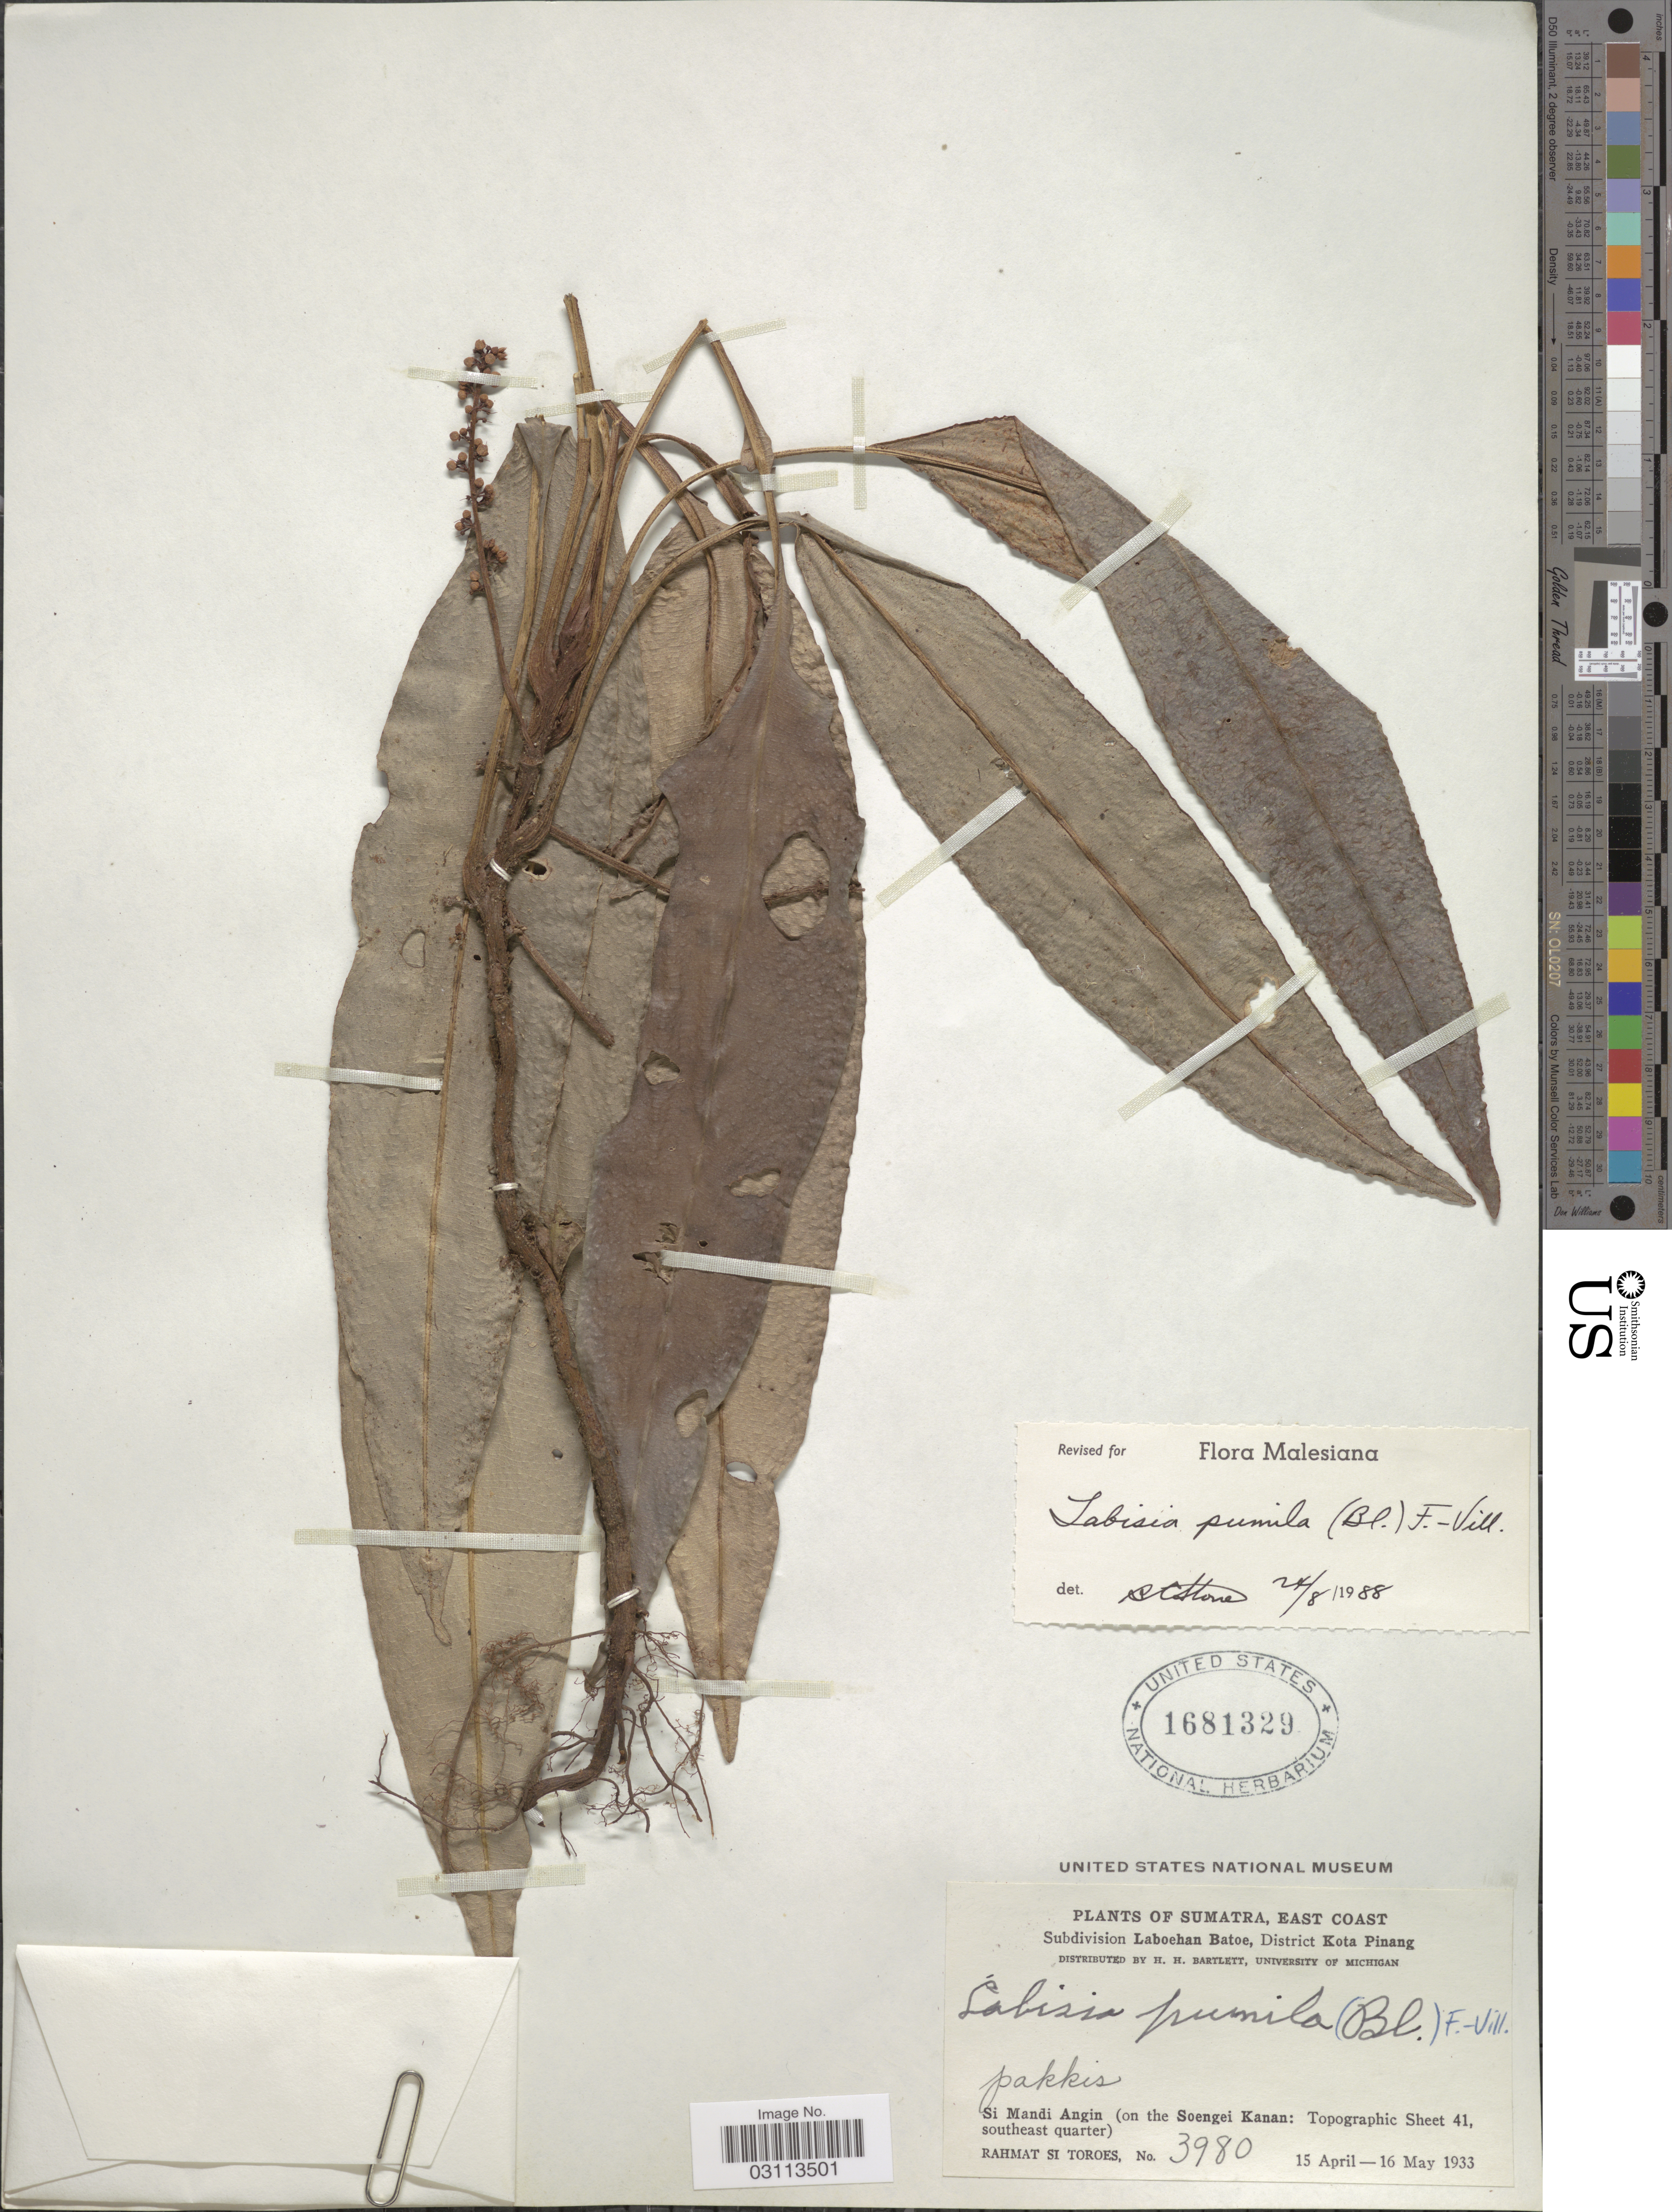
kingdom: Plantae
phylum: Tracheophyta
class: Magnoliopsida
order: Ericales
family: Primulaceae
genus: Labisia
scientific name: Labisia pumila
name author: (Blume) Fern.-Vill.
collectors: Rahmat Si Boeea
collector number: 39/80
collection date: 1933-04-15/1933-05-16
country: Indonesia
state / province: Sumatra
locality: East Coast. Subdivision Laboehan Batoe, District Kota Pinang. Si Mandi Angin (on the Soengei Kanan: Topographic Sheet 41, southeast quarter).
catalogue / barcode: US 1681329